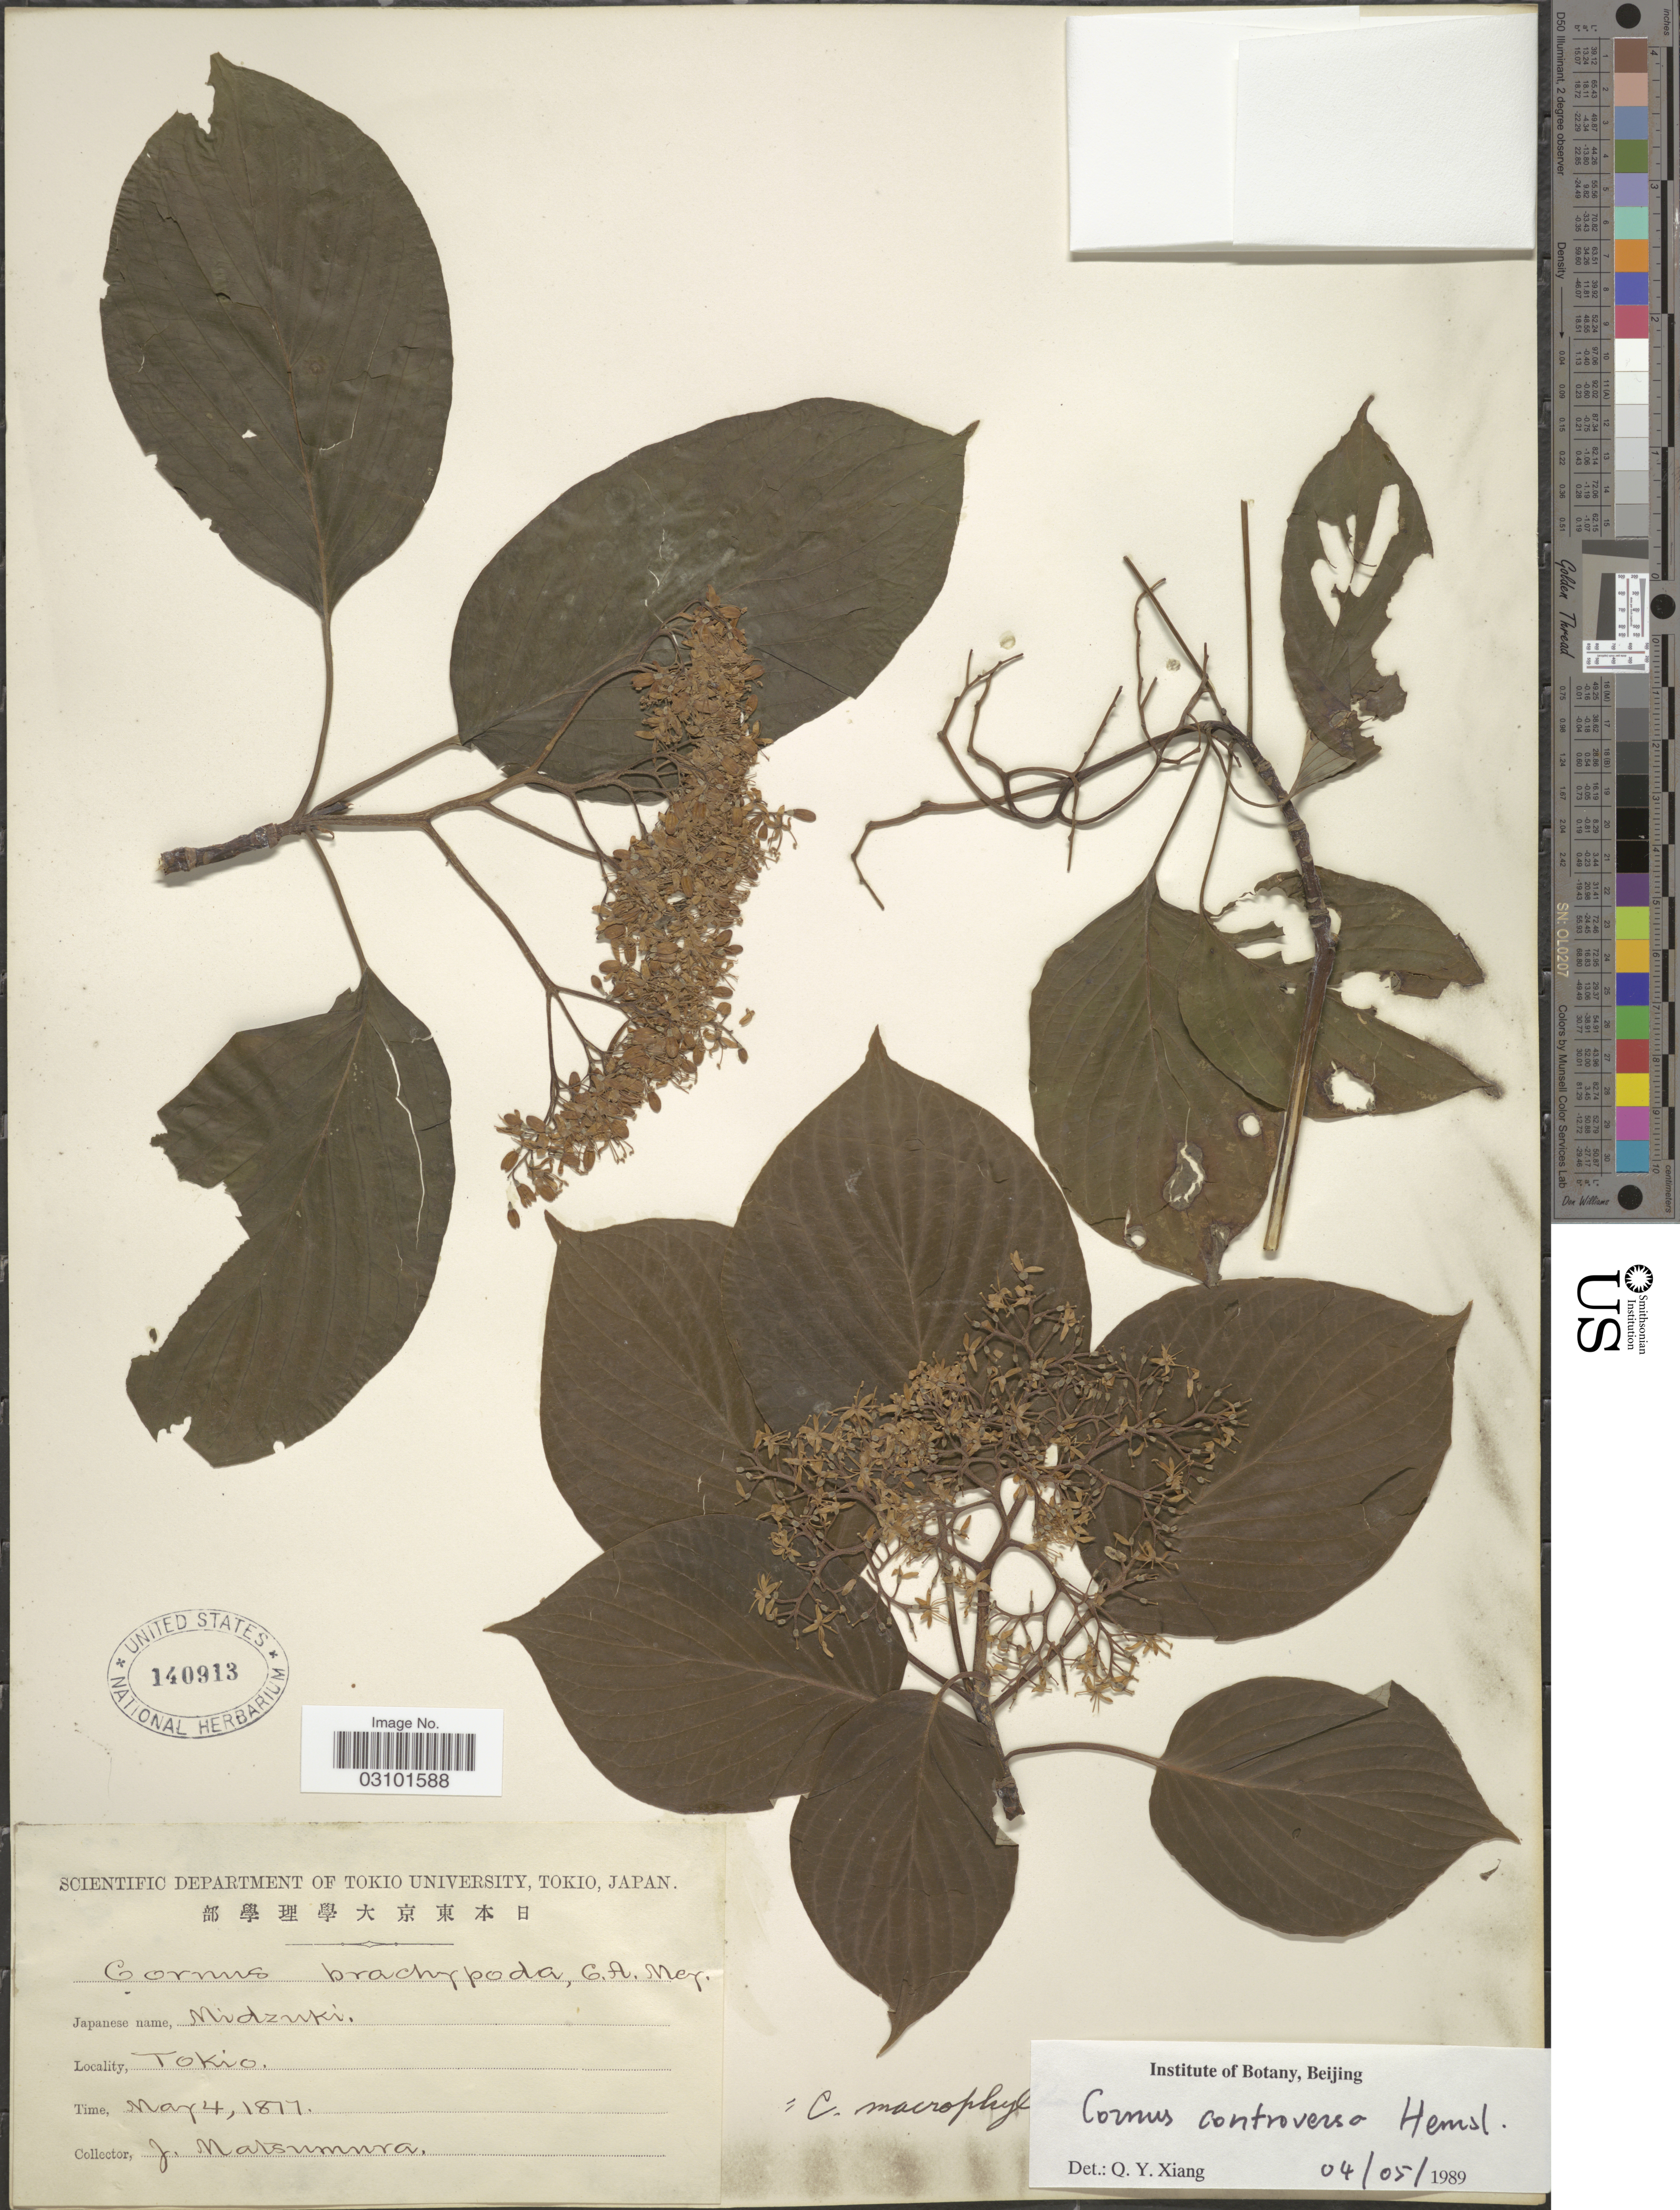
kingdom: Plantae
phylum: Tracheophyta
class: Magnoliopsida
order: Cornales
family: Cornaceae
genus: Cornus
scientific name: Cornus controversa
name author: Hemsl.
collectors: J. Matsumura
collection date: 1877-05-04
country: Japan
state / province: Tokyo, Federal City of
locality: Tokio.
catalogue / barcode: US 140913